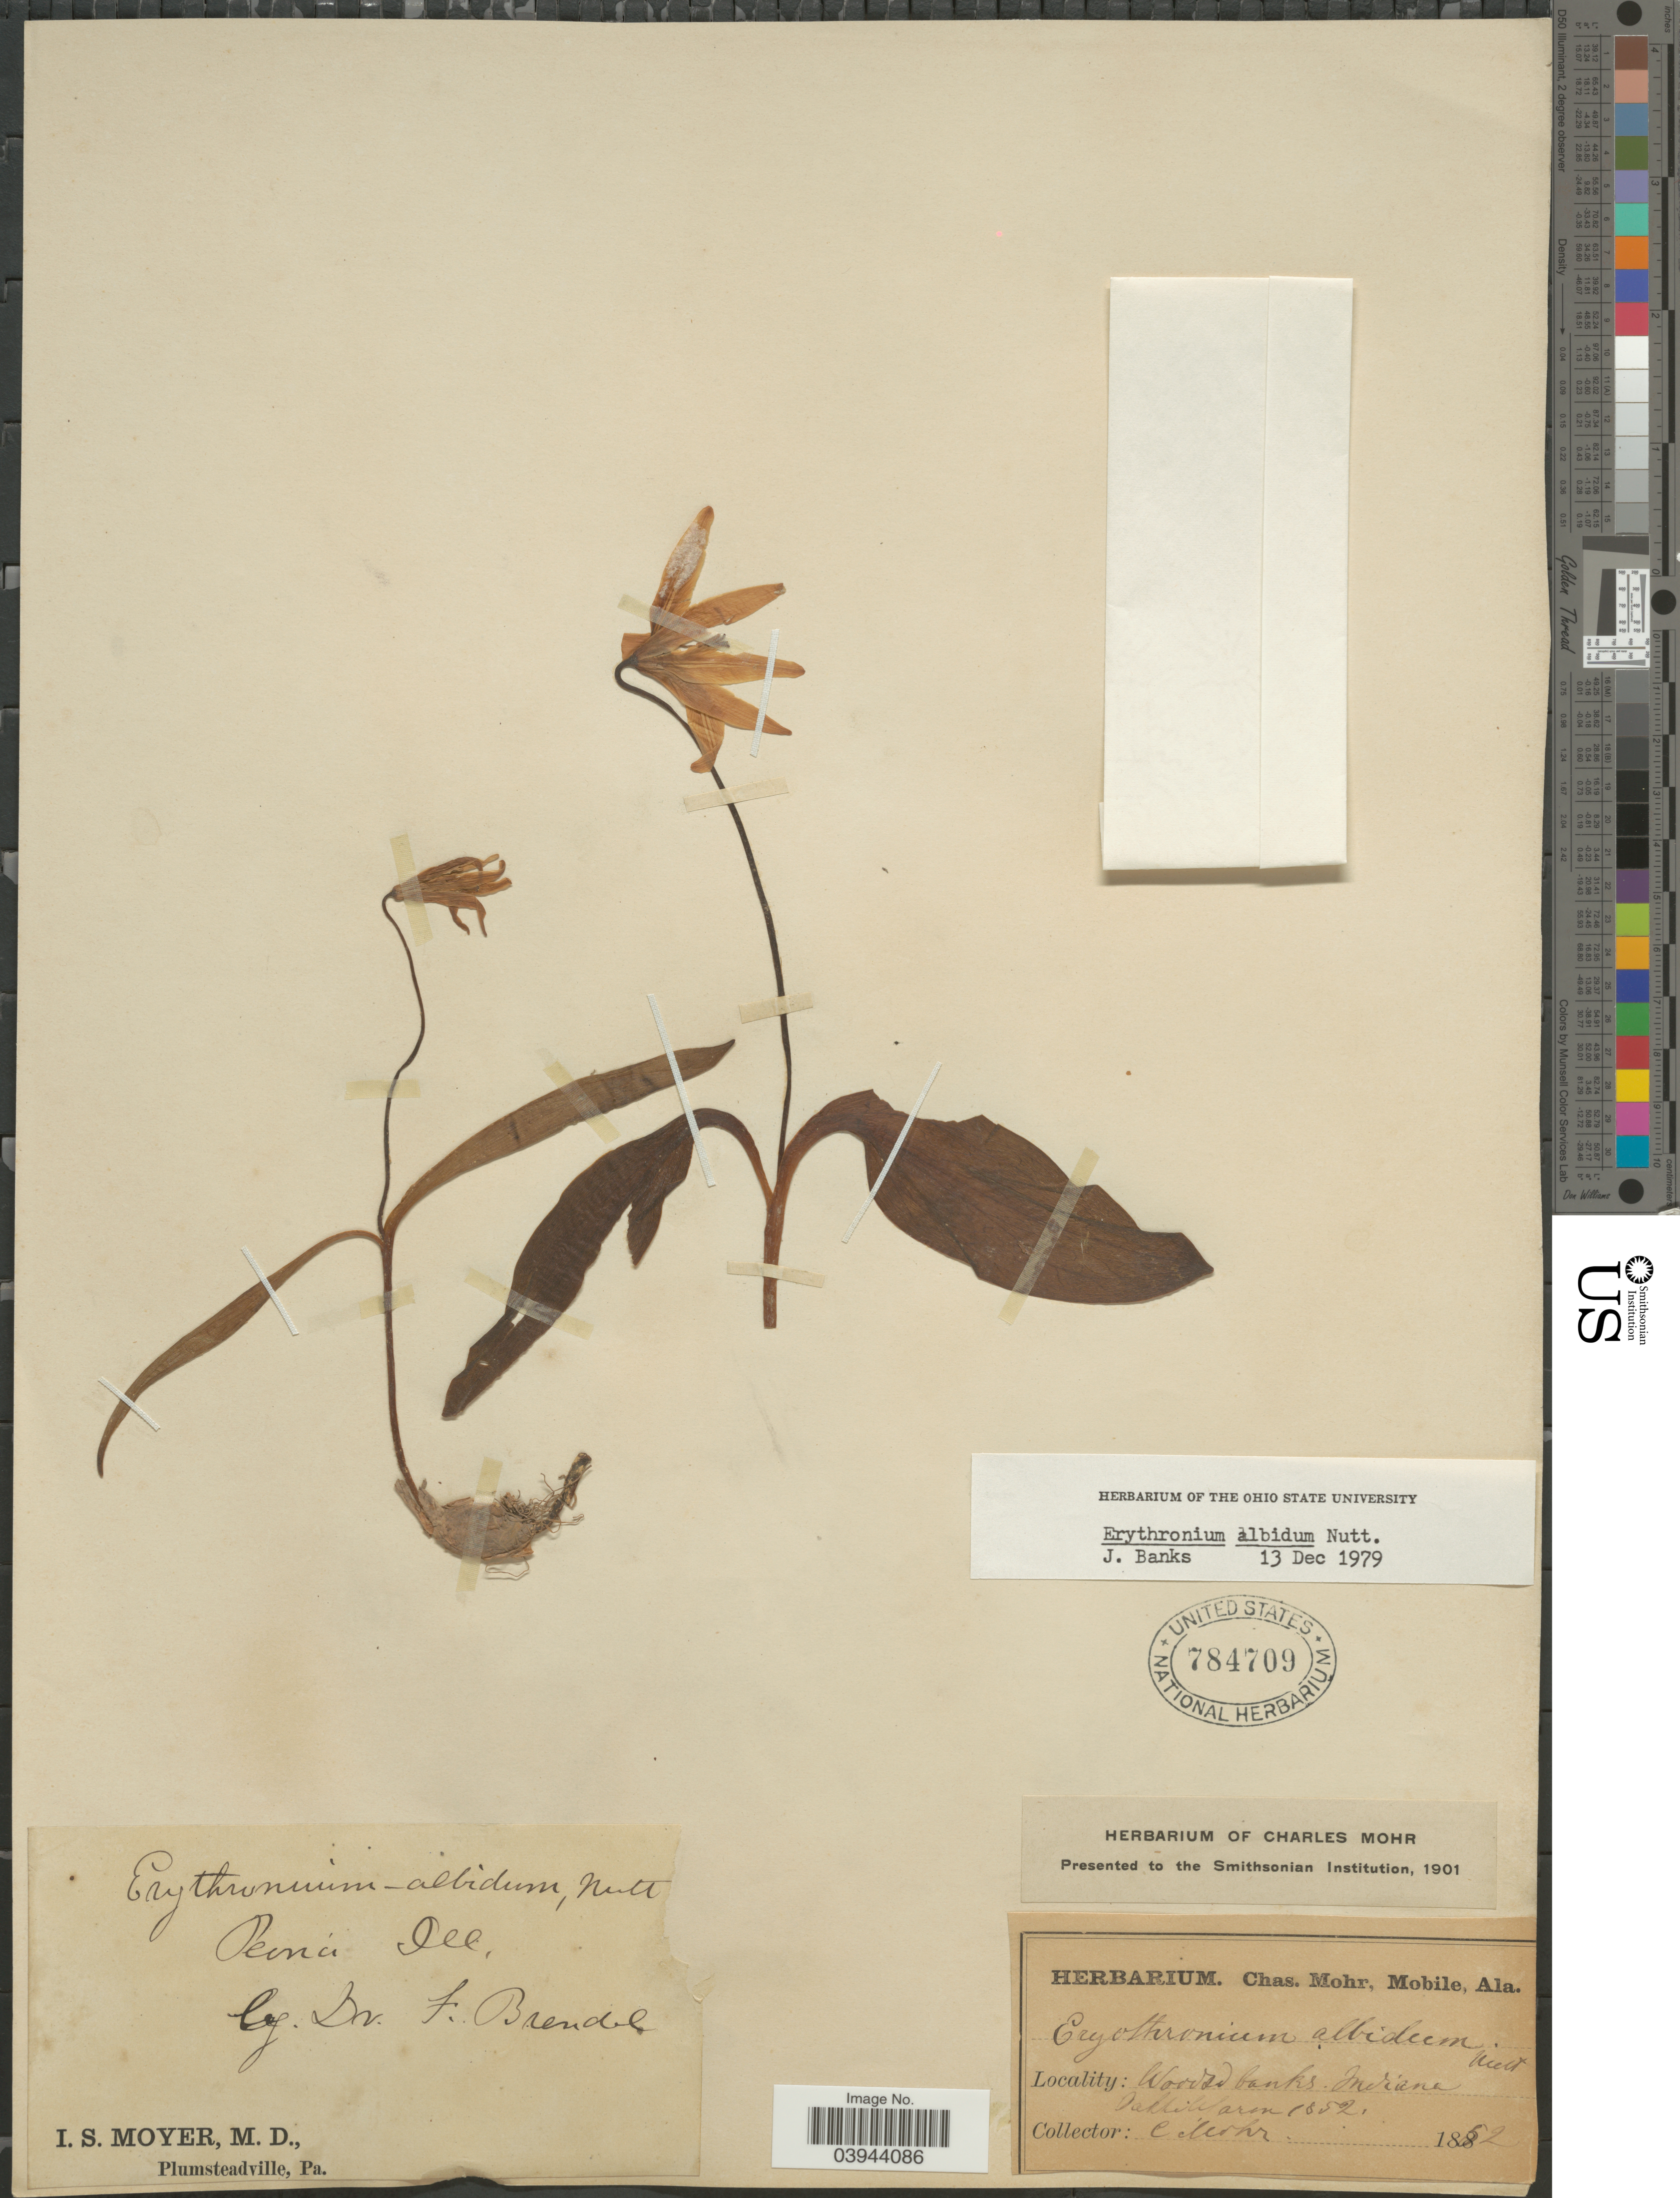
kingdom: Plantae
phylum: Tracheophyta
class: Liliopsida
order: Liliales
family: Liliaceae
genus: Erythronium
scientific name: Erythronium albidum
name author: Nutt.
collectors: F. Brendel & Mohr, C. T. (herbarium)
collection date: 1852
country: United States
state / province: Illinois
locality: Peoria.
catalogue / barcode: US 784709